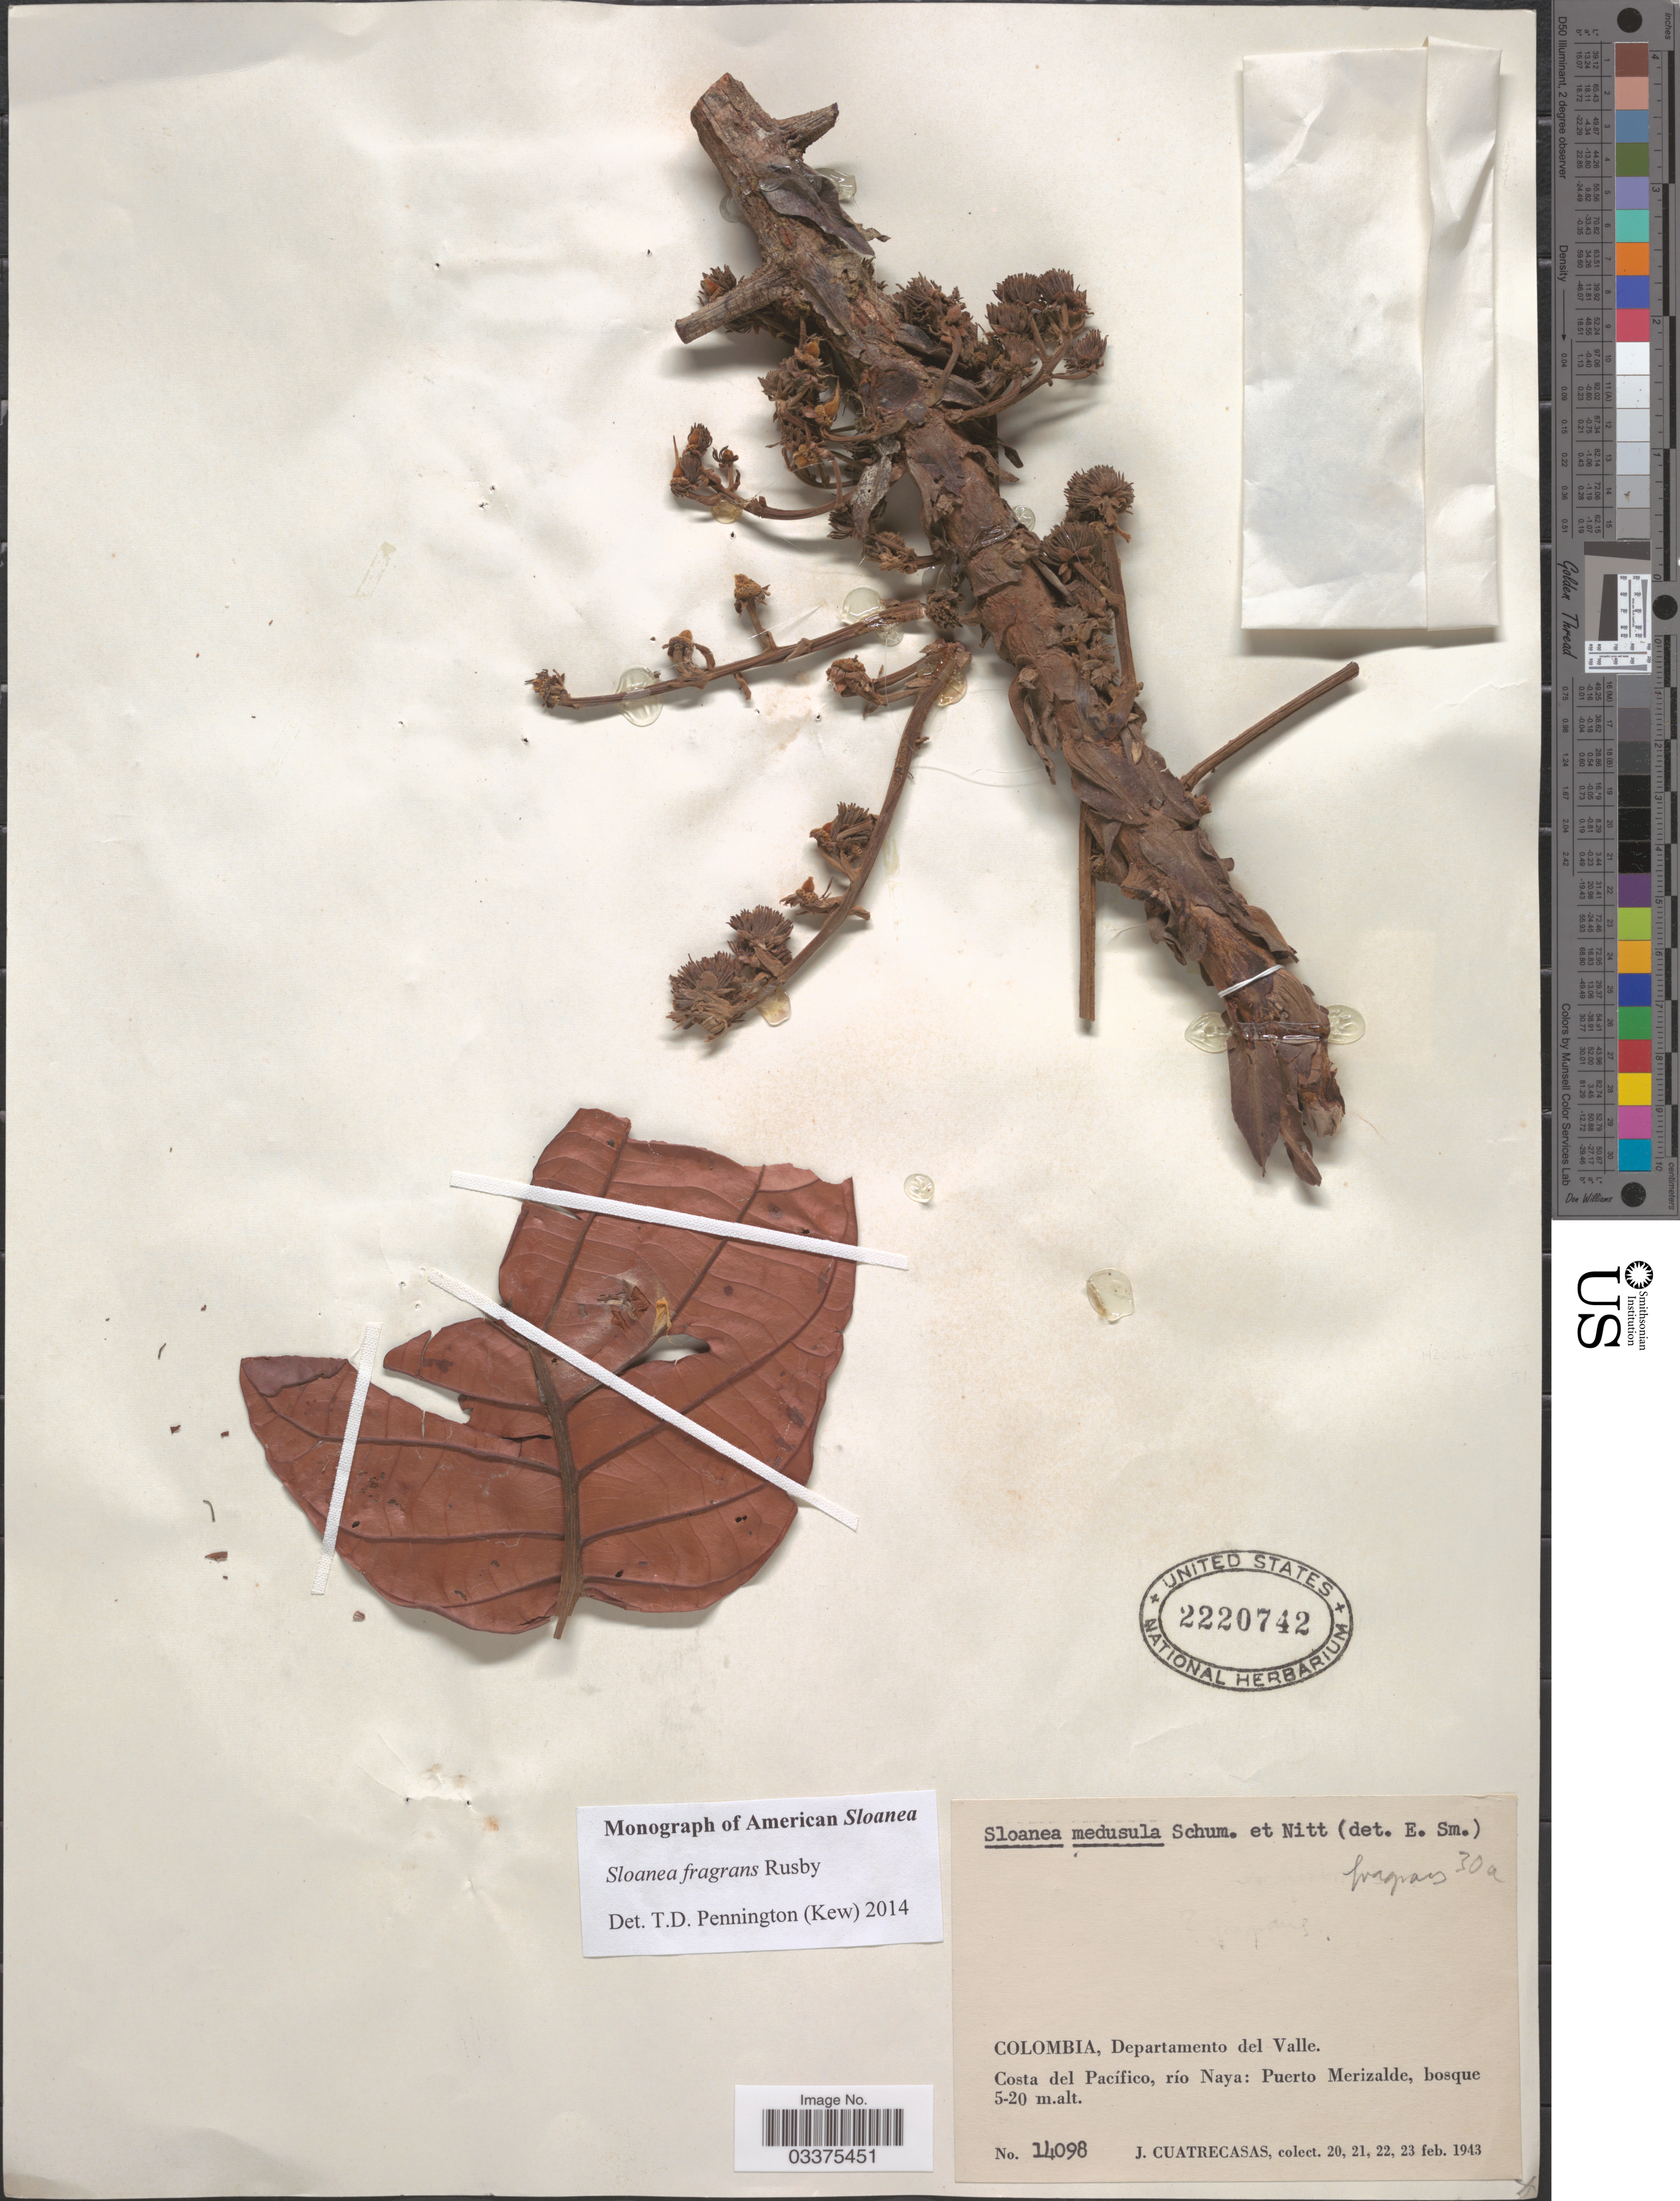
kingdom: Plantae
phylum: Tracheophyta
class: Magnoliopsida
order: Oxalidales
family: Elaeocarpaceae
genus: Sloanea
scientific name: Sloanea fragrans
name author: Rusby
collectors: J. Cuatrecasas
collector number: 14098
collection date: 1943-02-20/1943-02-23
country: Colombia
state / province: Valle del Cauca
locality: Departamento del Valle. Costa del Pacífico, río Naya: Puerto Merizalde, bosque.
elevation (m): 5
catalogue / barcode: US 2220742